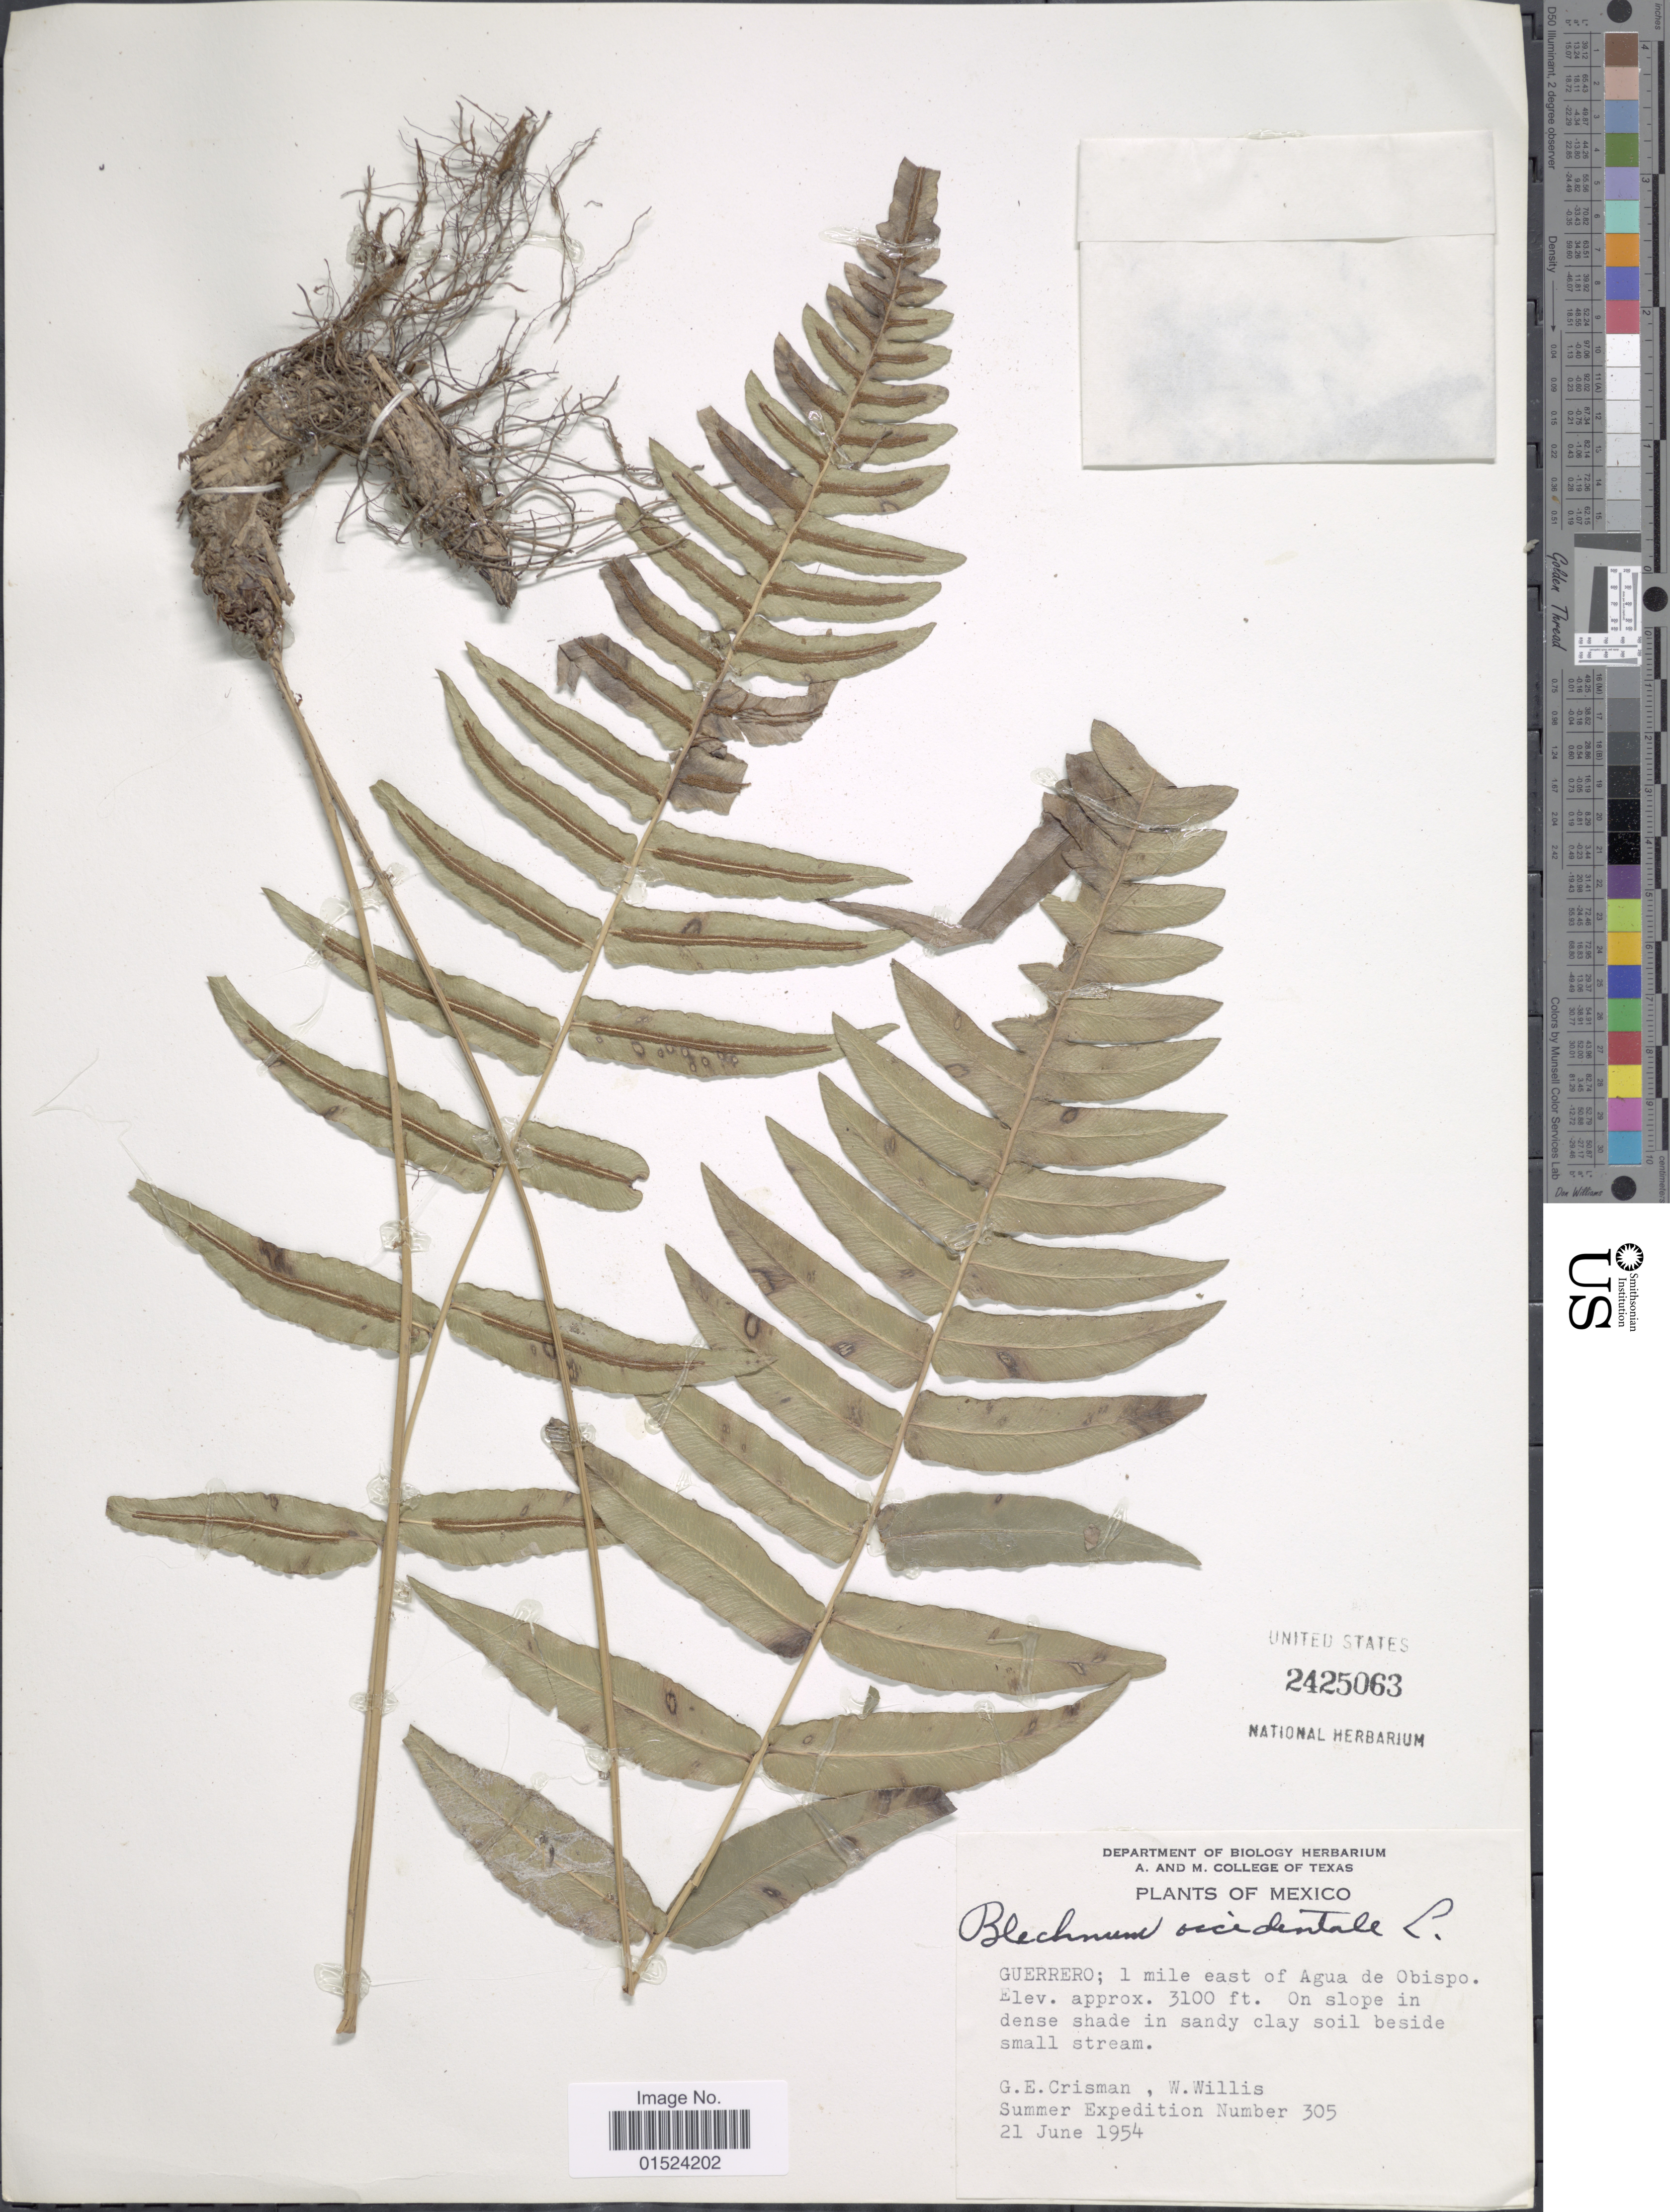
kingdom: Plantae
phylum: Tracheophyta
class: Polypodiopsida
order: Polypodiales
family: Blechnaceae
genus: Blechnum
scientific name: Blechnum occidentale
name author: L.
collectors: G. Crisman & W. Willis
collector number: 305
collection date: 1954-06-21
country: Mexico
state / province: Guerrero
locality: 1 mile east of Agua de Obispo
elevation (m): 945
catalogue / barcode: US 2425063